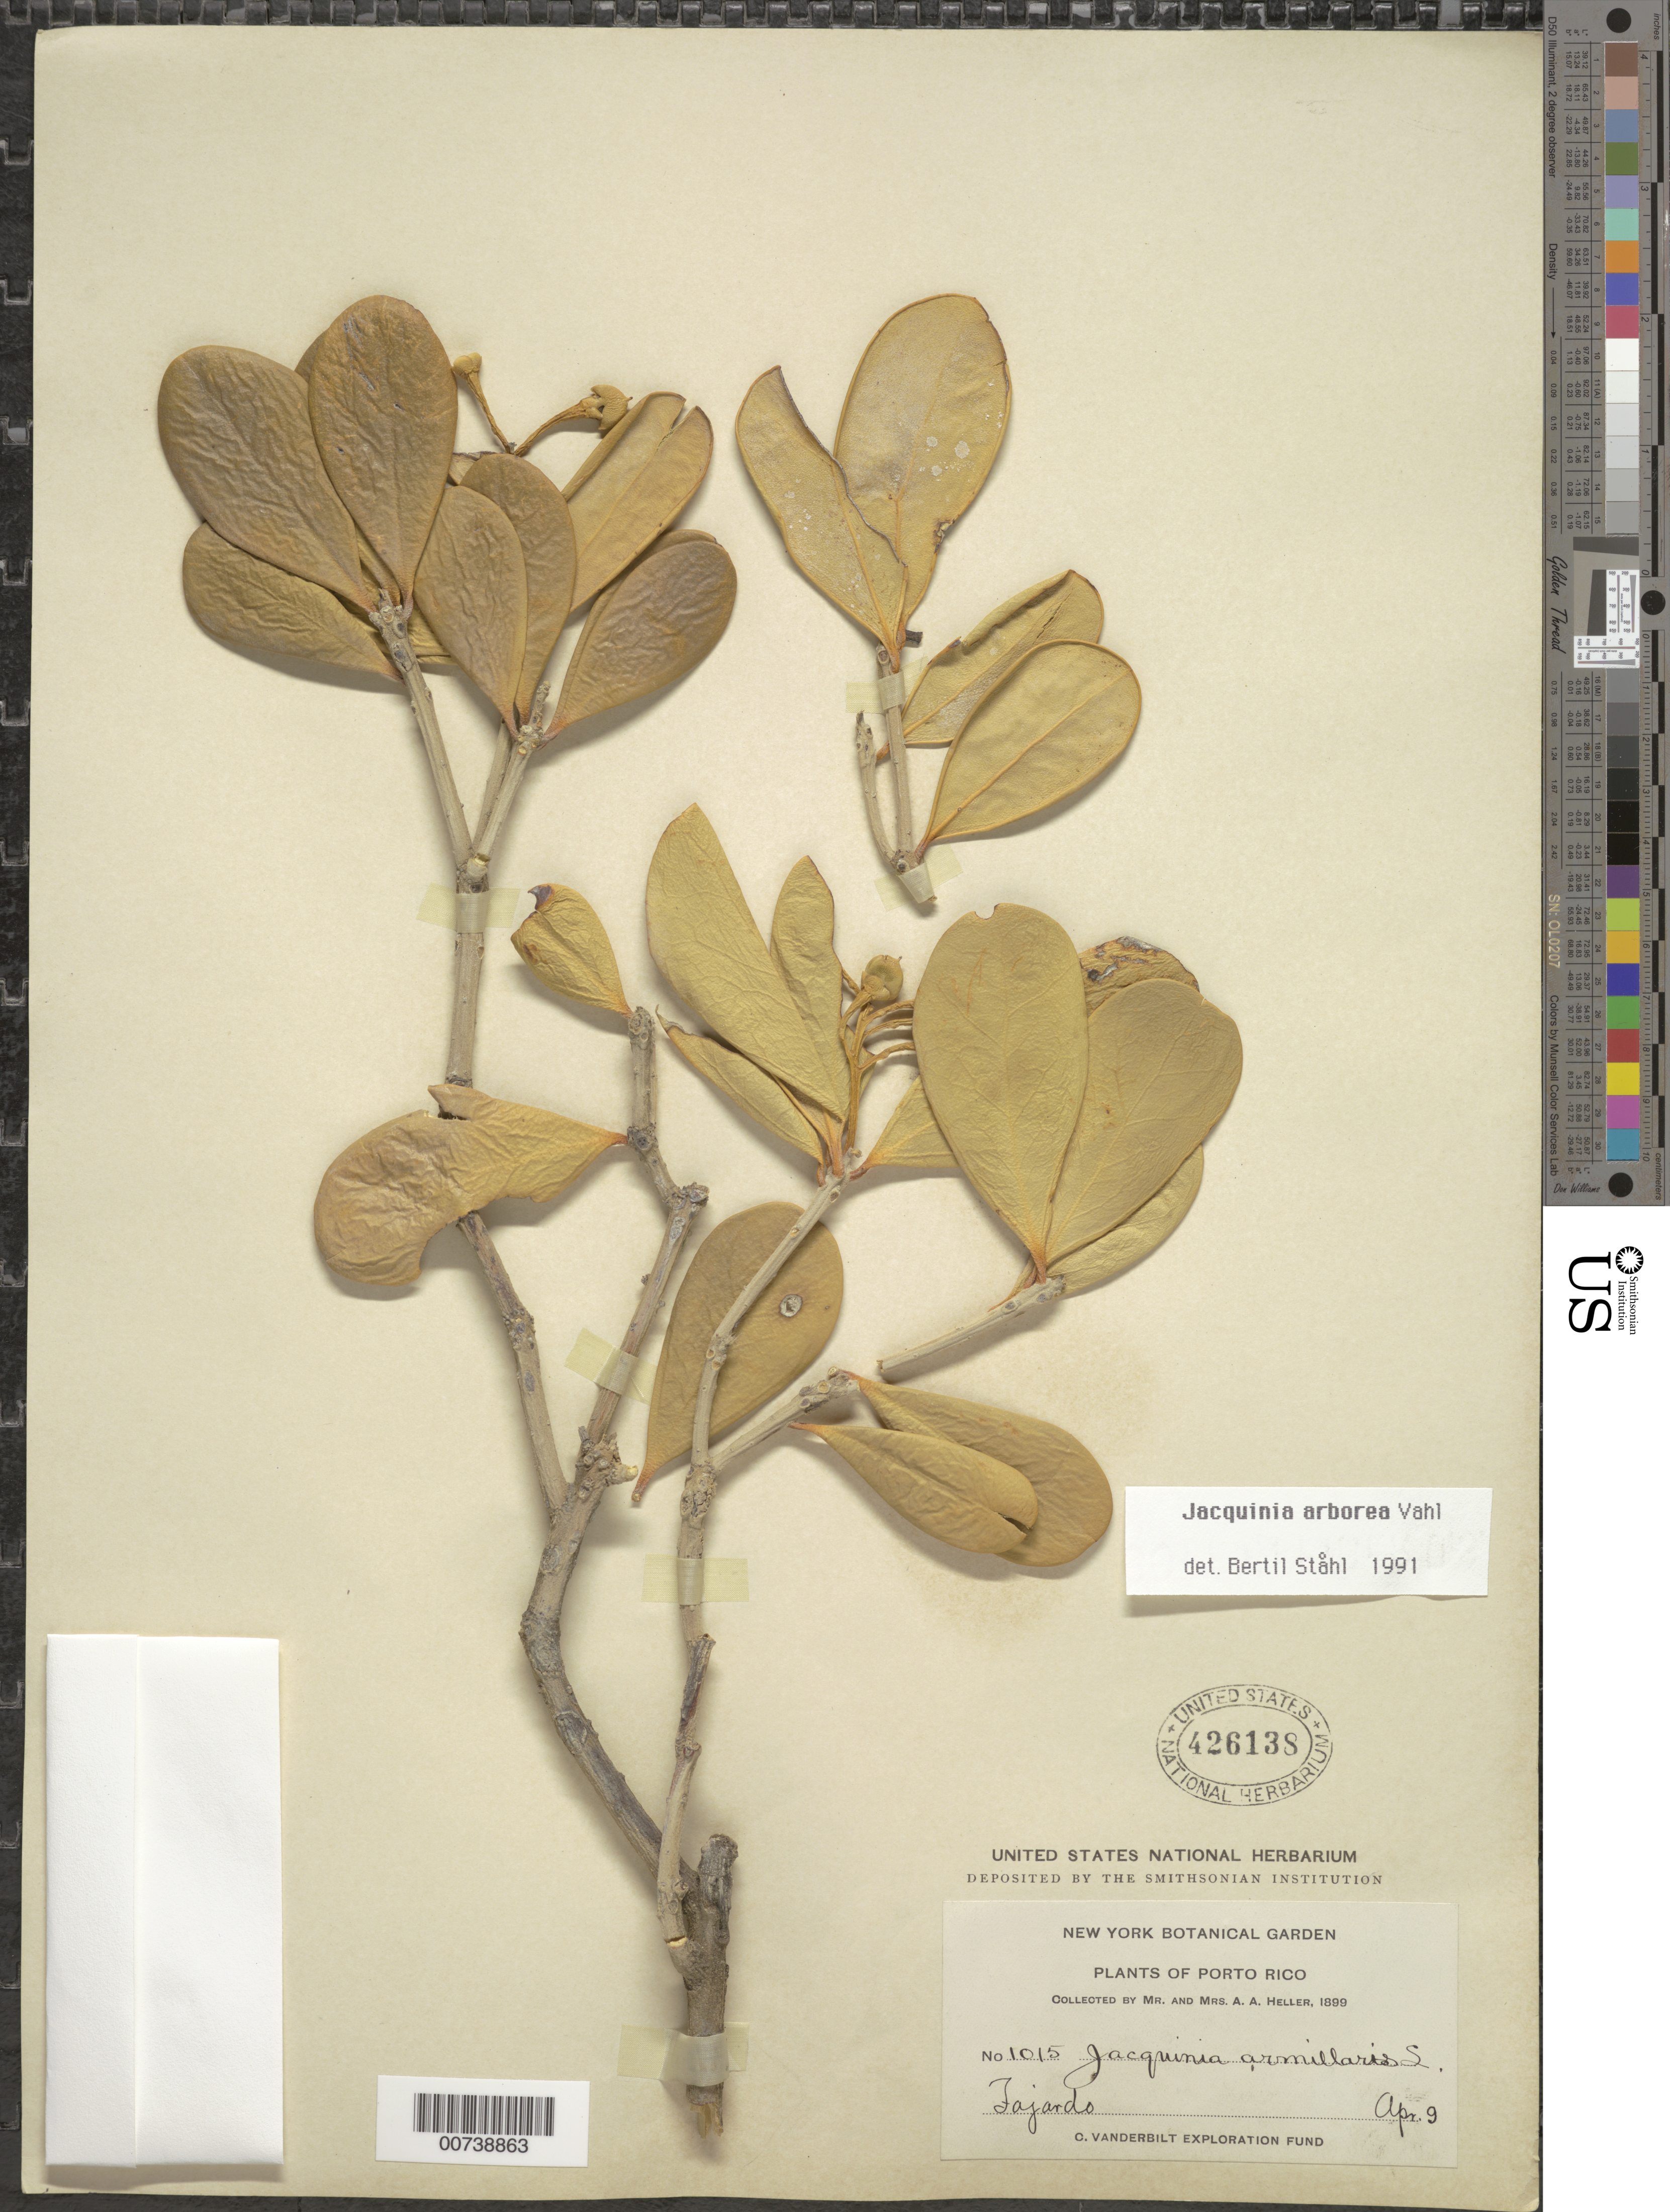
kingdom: Plantae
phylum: Tracheophyta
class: Magnoliopsida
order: Ericales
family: Primulaceae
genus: Jacquinia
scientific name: Jacquinia arborea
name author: Vahl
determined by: Ståhl, B.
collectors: A. A. Heller & E. G. Heller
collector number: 1015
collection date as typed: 09 Apr 1899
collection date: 1899-04-09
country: Puerto Rico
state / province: Fajardo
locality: Fajardo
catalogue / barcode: US 426138